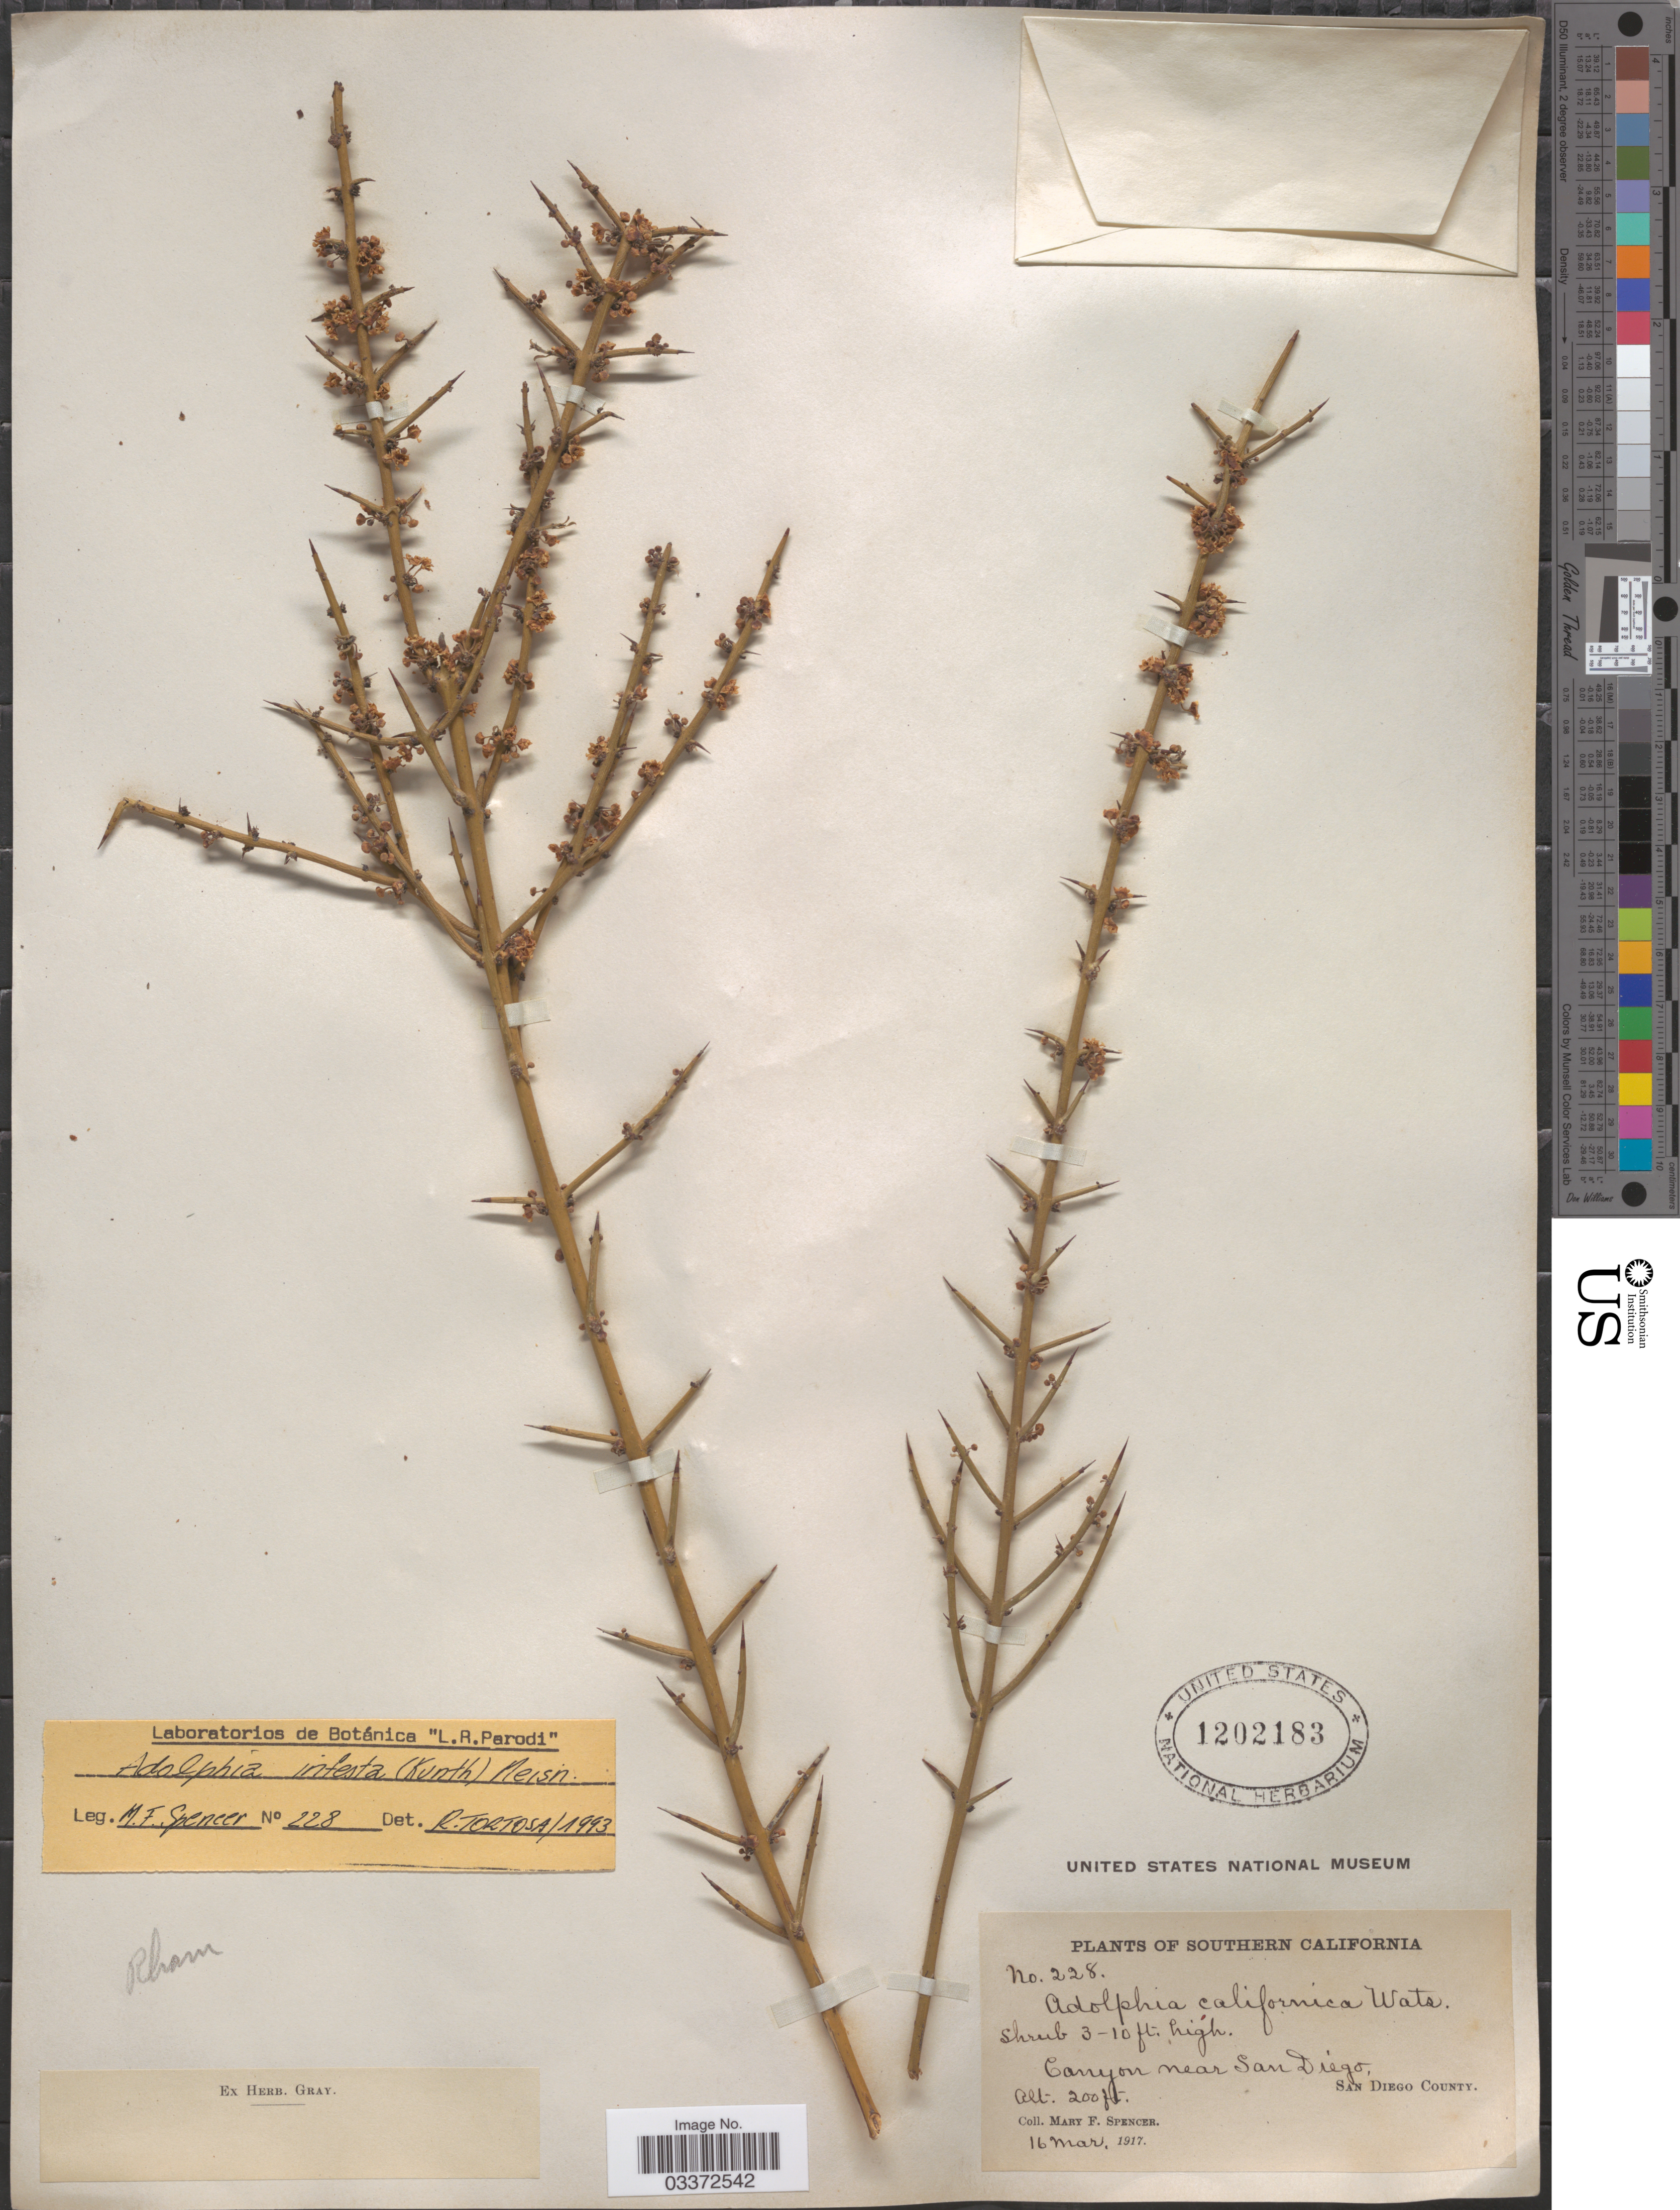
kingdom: Plantae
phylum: Tracheophyta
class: Magnoliopsida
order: Rosales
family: Rhamnaceae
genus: Adolphia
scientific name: Adolphia infesta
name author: (Kunth) Meisn.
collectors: M. Spencer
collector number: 228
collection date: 1917-03-16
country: United States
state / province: California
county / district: San Diego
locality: Southern California. Canyon near San Diego, San Diego County.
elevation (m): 61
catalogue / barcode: US 1202183